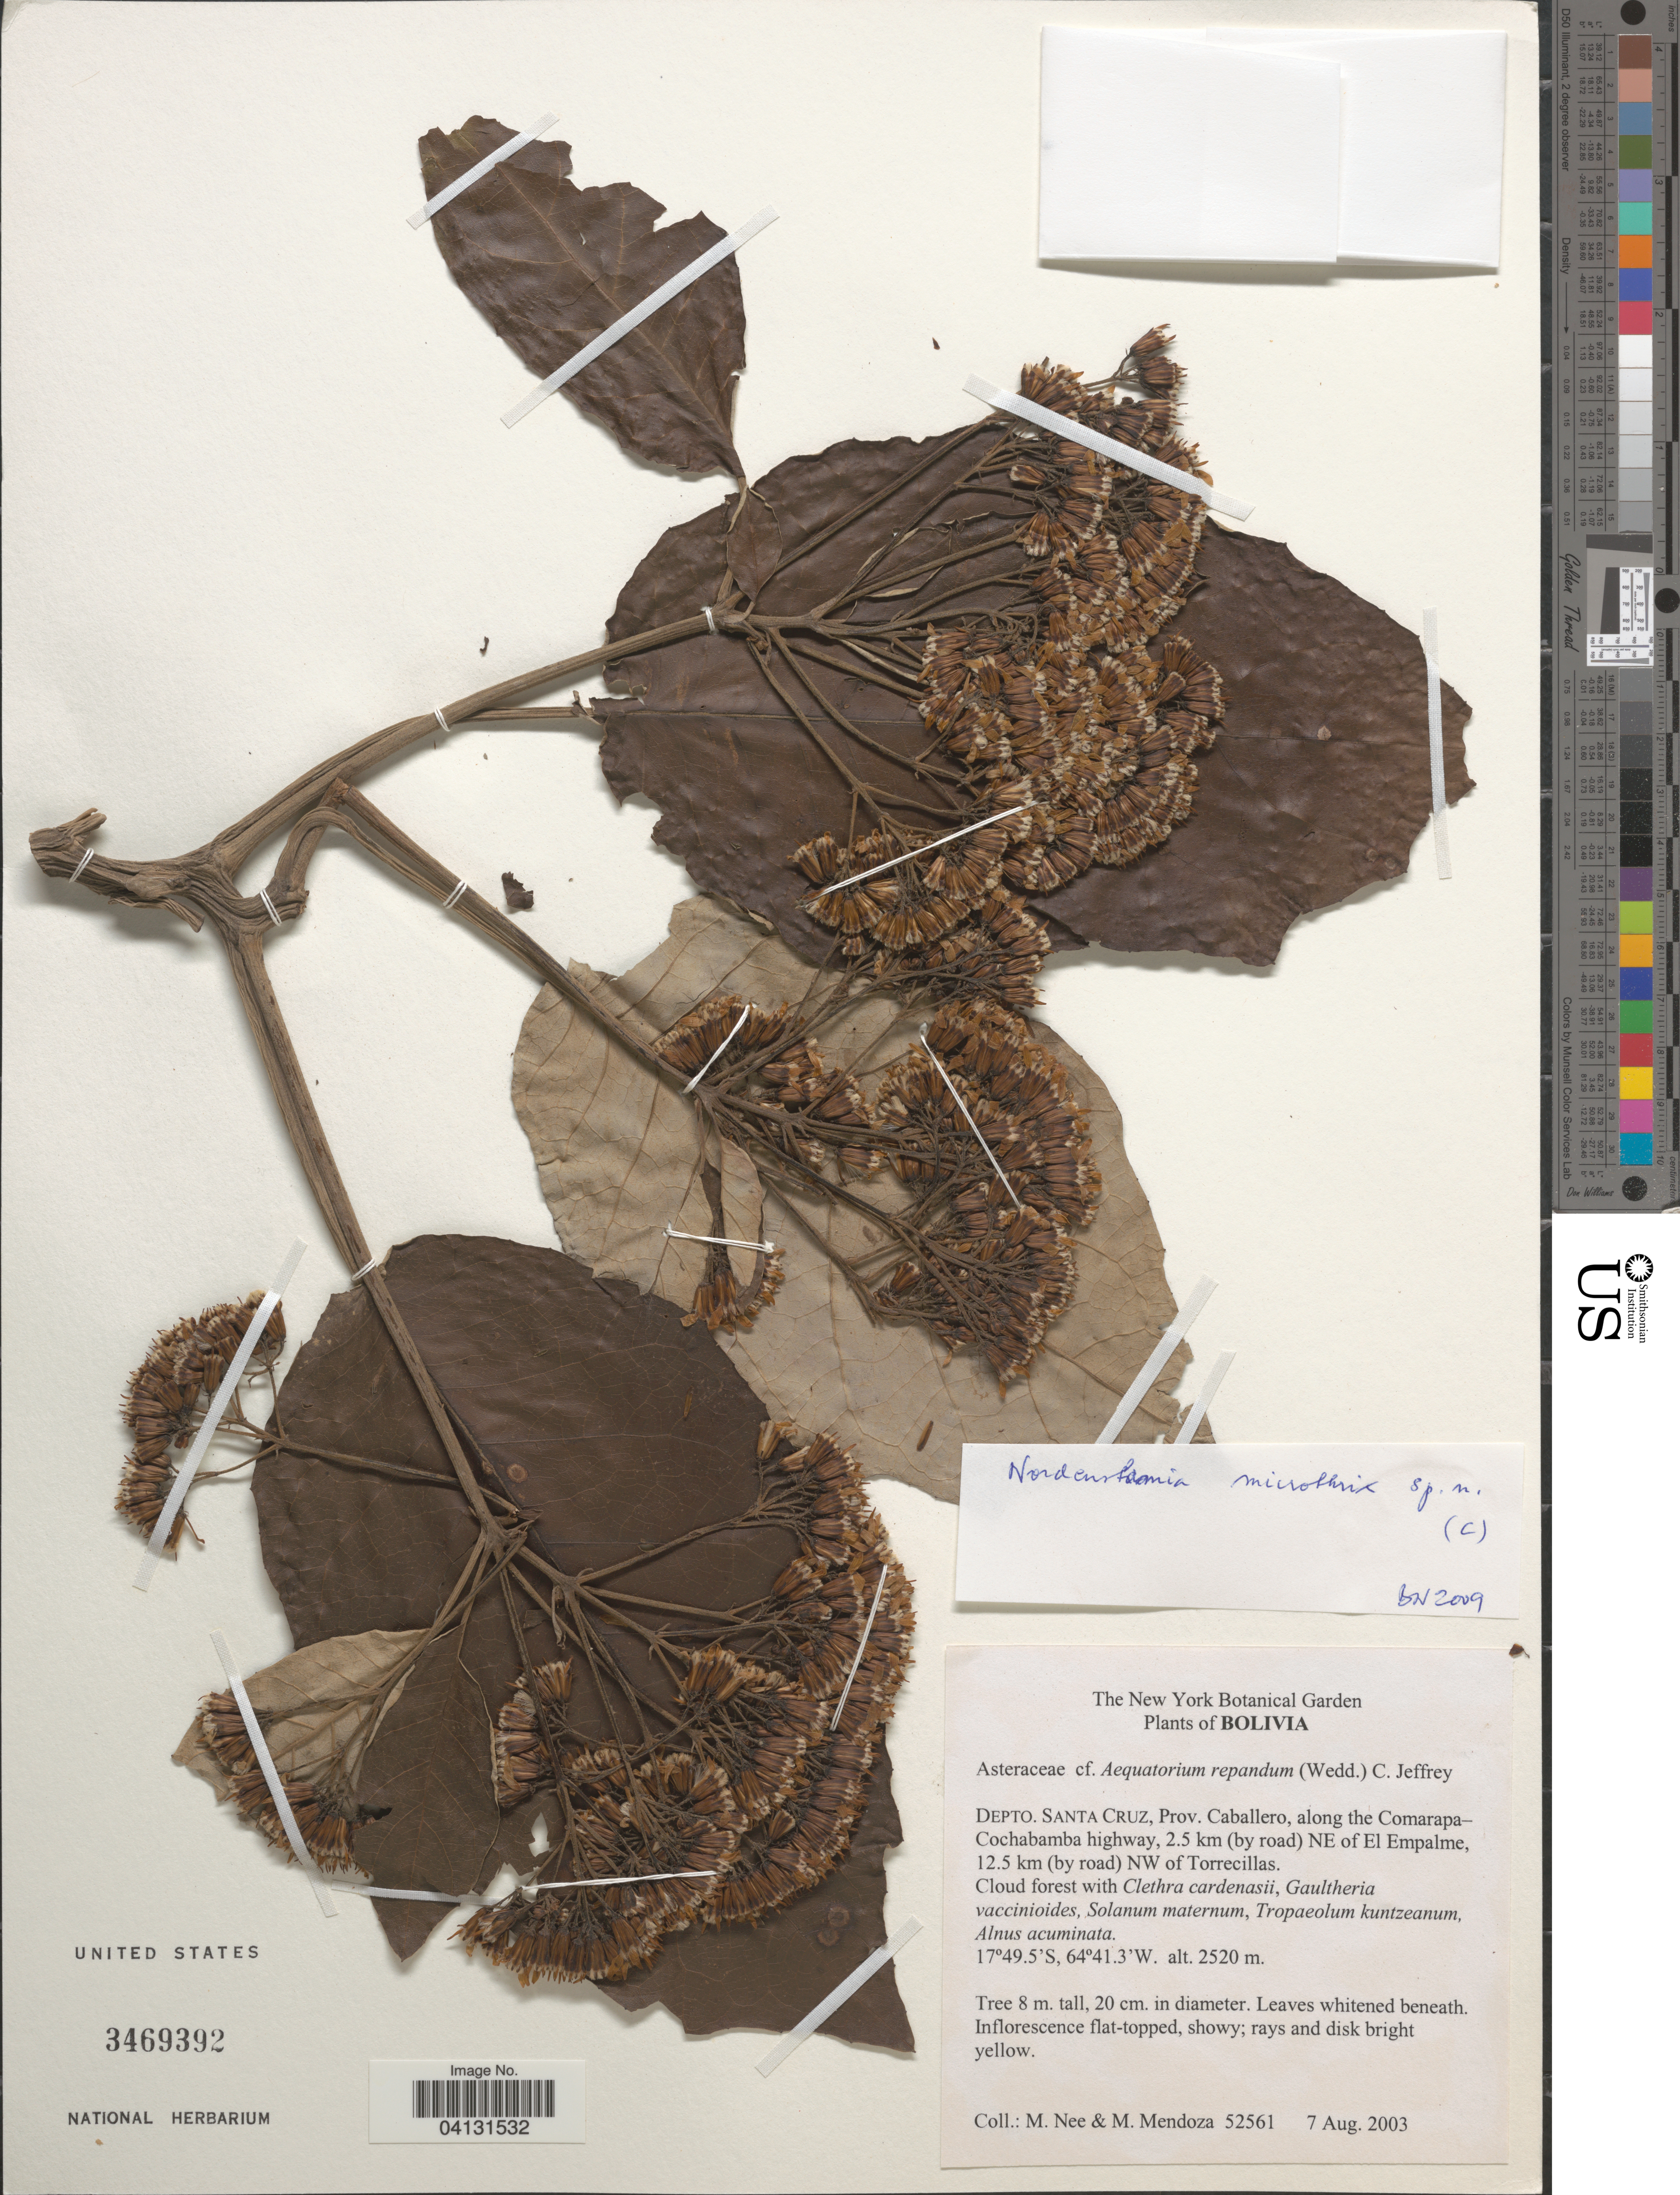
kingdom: Plantae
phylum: Tracheophyta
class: Magnoliopsida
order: Asterales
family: Asteraceae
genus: Nordenstamia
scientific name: Nordenstamia microthrix Cuatrec. sp. nov. ined.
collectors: M. Nee & M. Mendoza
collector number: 52561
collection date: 2003-08-07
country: Bolivia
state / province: Santa Cruz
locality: Depto. Santa Cruz, Prov. Caballero, along the Comarapa-Cochabamba highway, 2.5 km (by road) NE of El Empalme, 12.5 km (by road) NW of Torrecillas.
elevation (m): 2520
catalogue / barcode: US 3469392